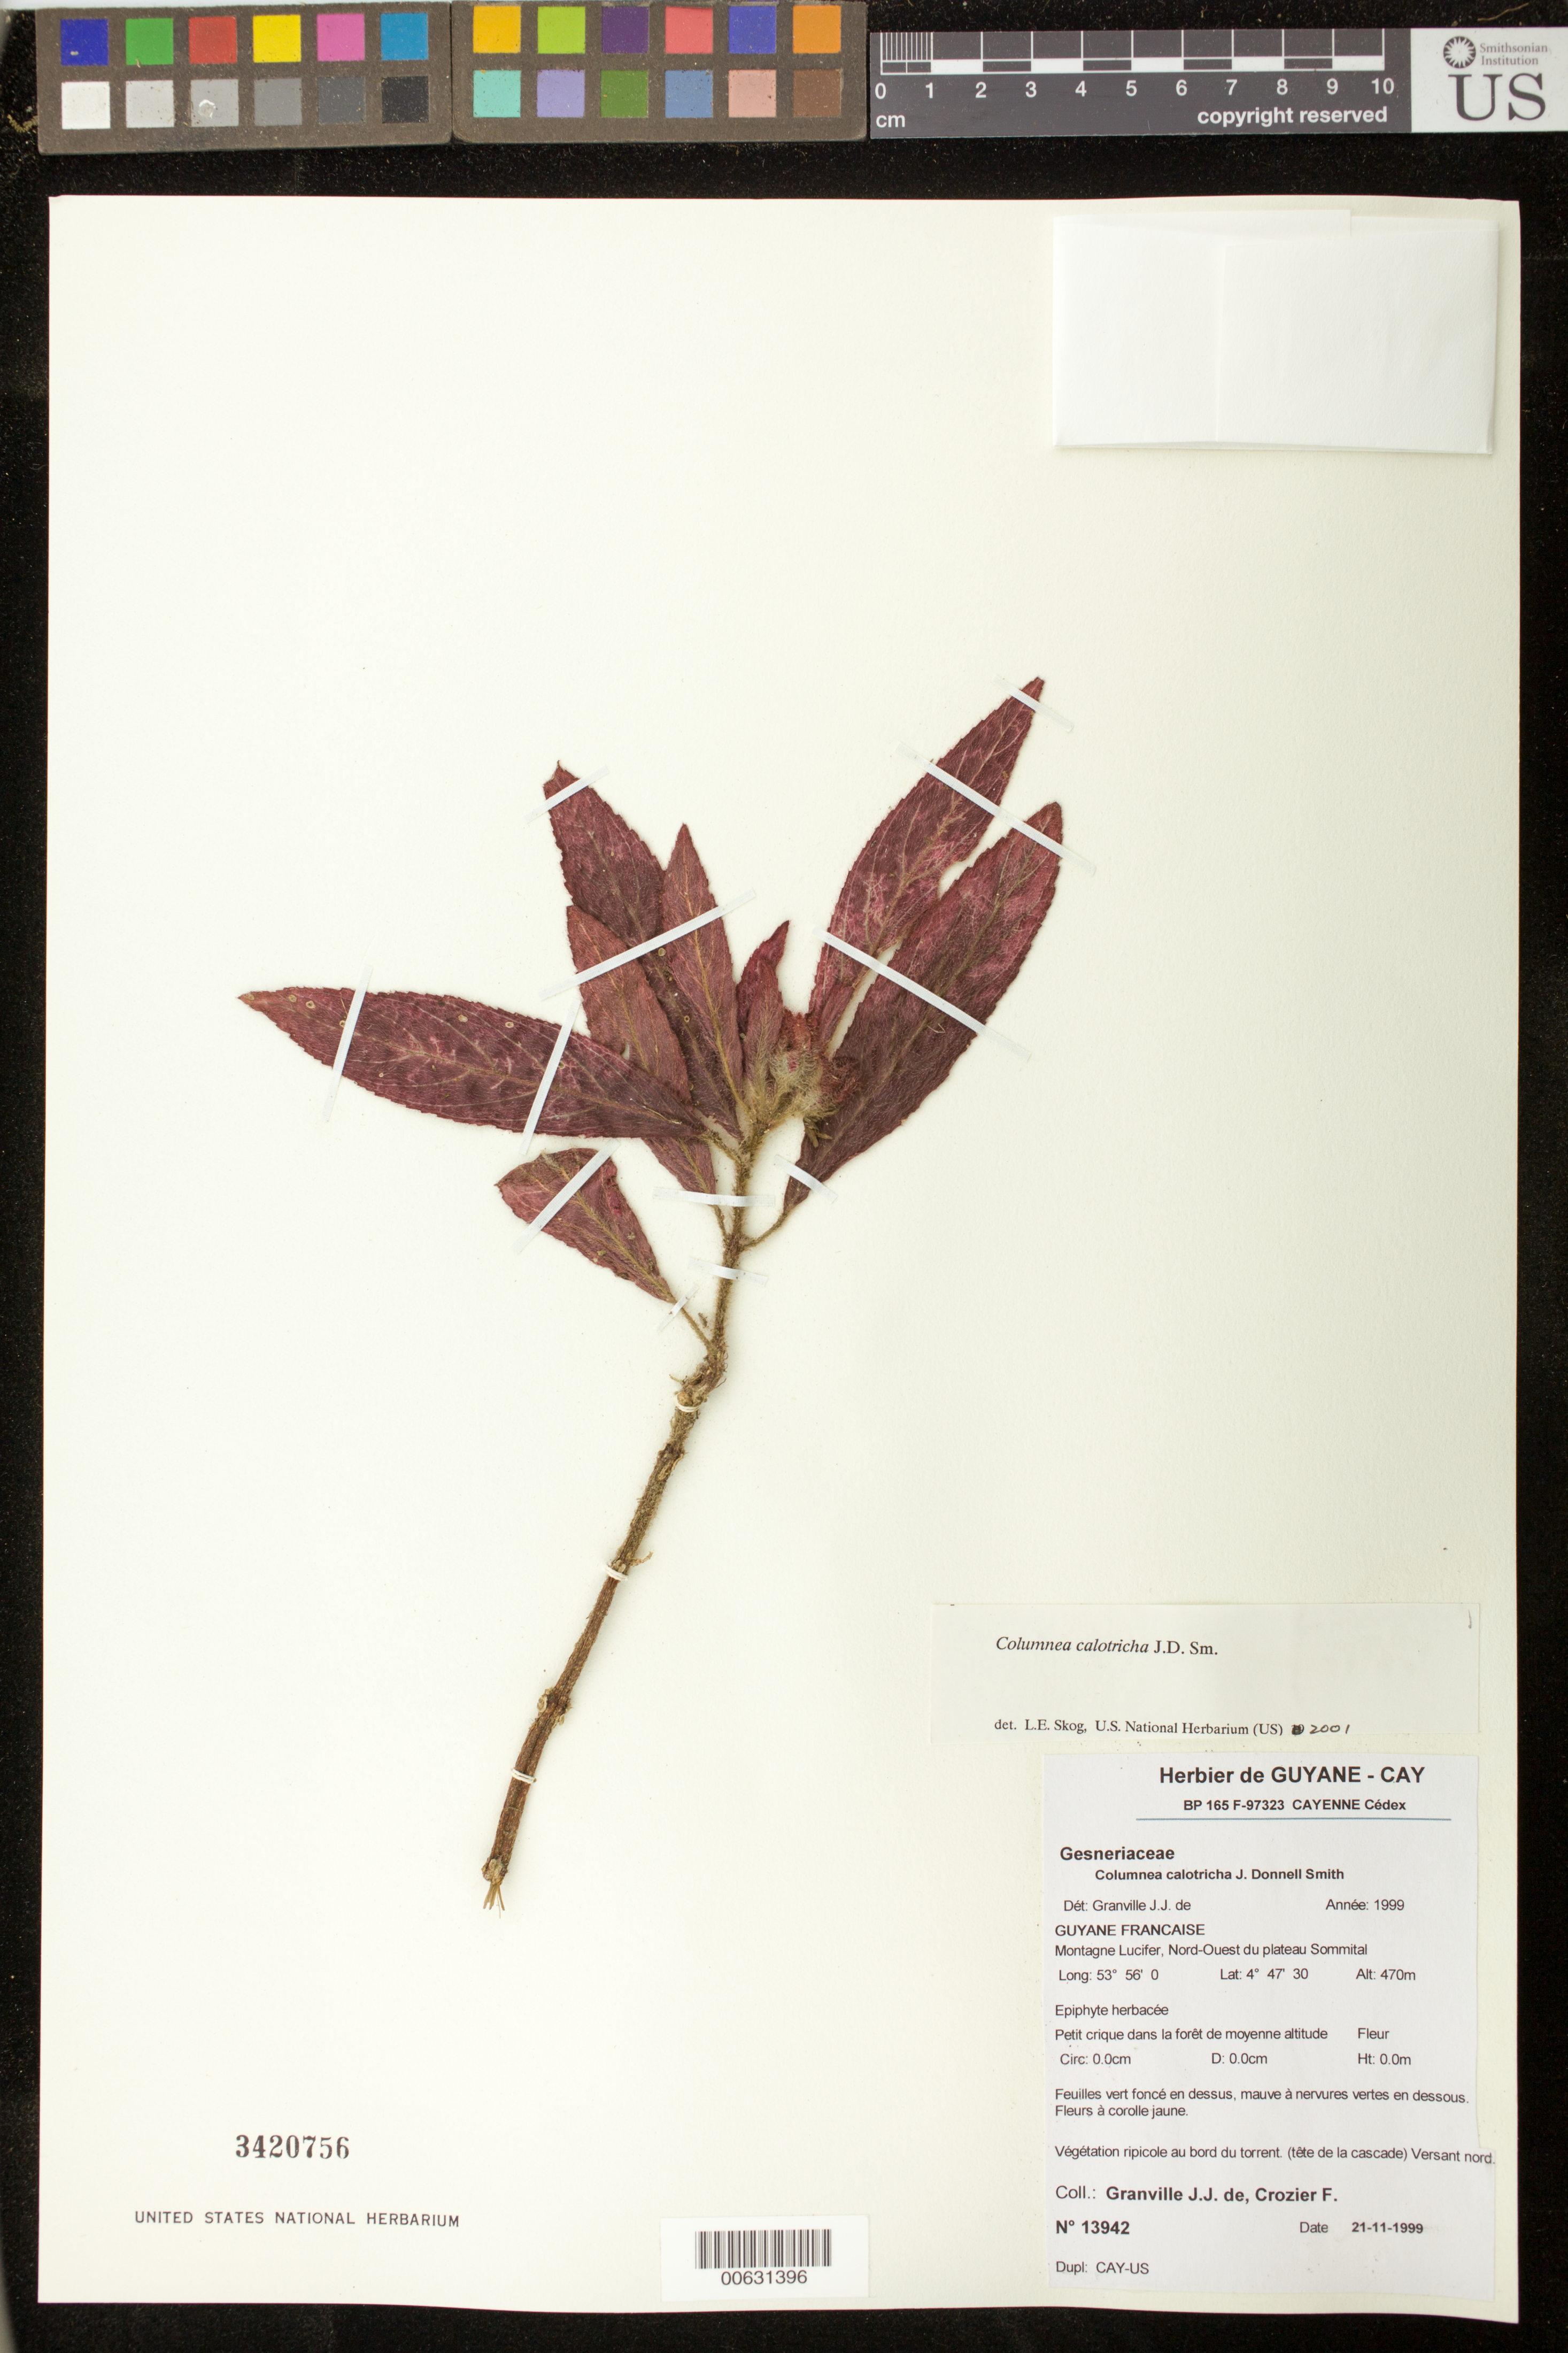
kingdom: Plantae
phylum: Tracheophyta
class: Magnoliopsida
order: Lamiales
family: Gesneriaceae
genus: Columnea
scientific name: Columnea calotricha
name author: Donn. Sm.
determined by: Skog, Laurence E.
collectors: J.-J. de Granville & F. Crozier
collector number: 13942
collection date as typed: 21 Nov 1999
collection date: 1999-11-21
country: French Guiana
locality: Montagne Lucifer, Nord-Ouest du plateau Sommital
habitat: Petit crique dans la forêt de moyenne altitude, vegetation ripicole au bord du torrent (tête de la cascade), versant nord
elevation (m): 470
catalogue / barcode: US 3420756